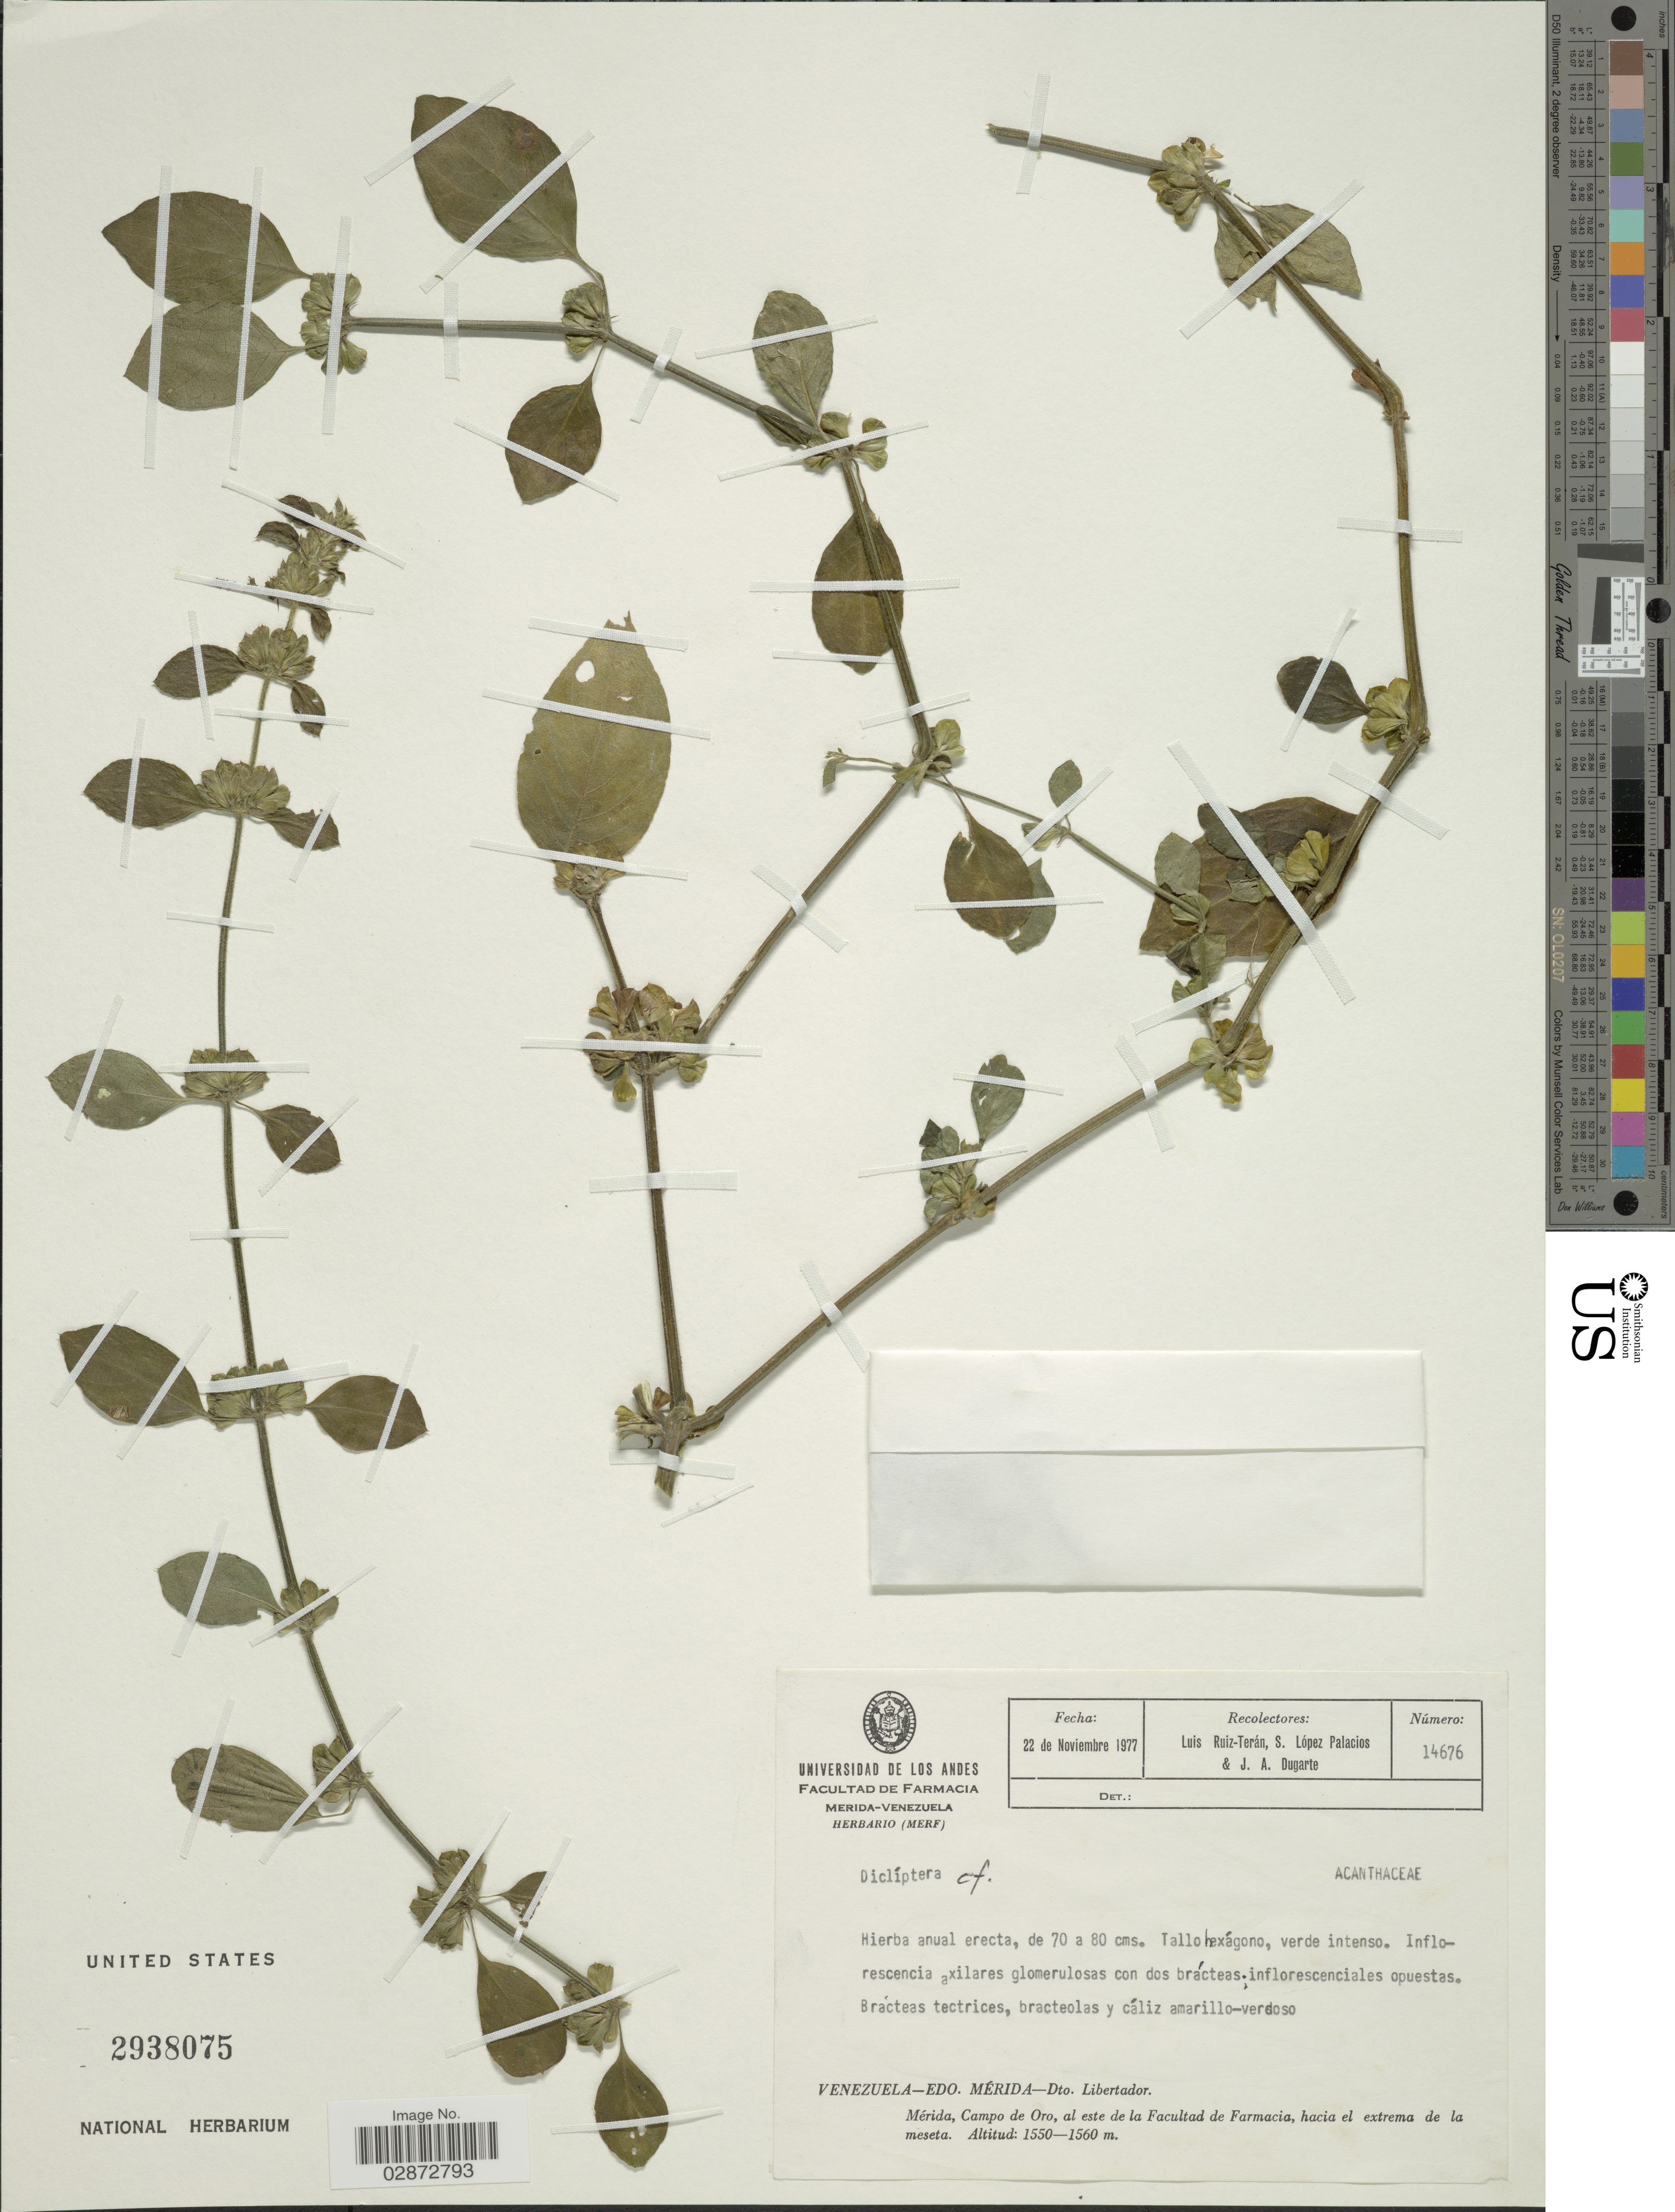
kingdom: Plantae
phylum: Tracheophyta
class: Magnoliopsida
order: Lamiales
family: Acanthaceae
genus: Dicliptera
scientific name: Dicliptera sp.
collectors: L. Teran, S. López-Palacios & J. Dugarte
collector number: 14676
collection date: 1977-11-22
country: Venezuela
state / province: Mérida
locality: Dto. Libertador. Mérida, Campo de Oro, al este de la Facultad de Farmacia, hacia el extrema de la meseta.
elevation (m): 1550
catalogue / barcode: US 2938075